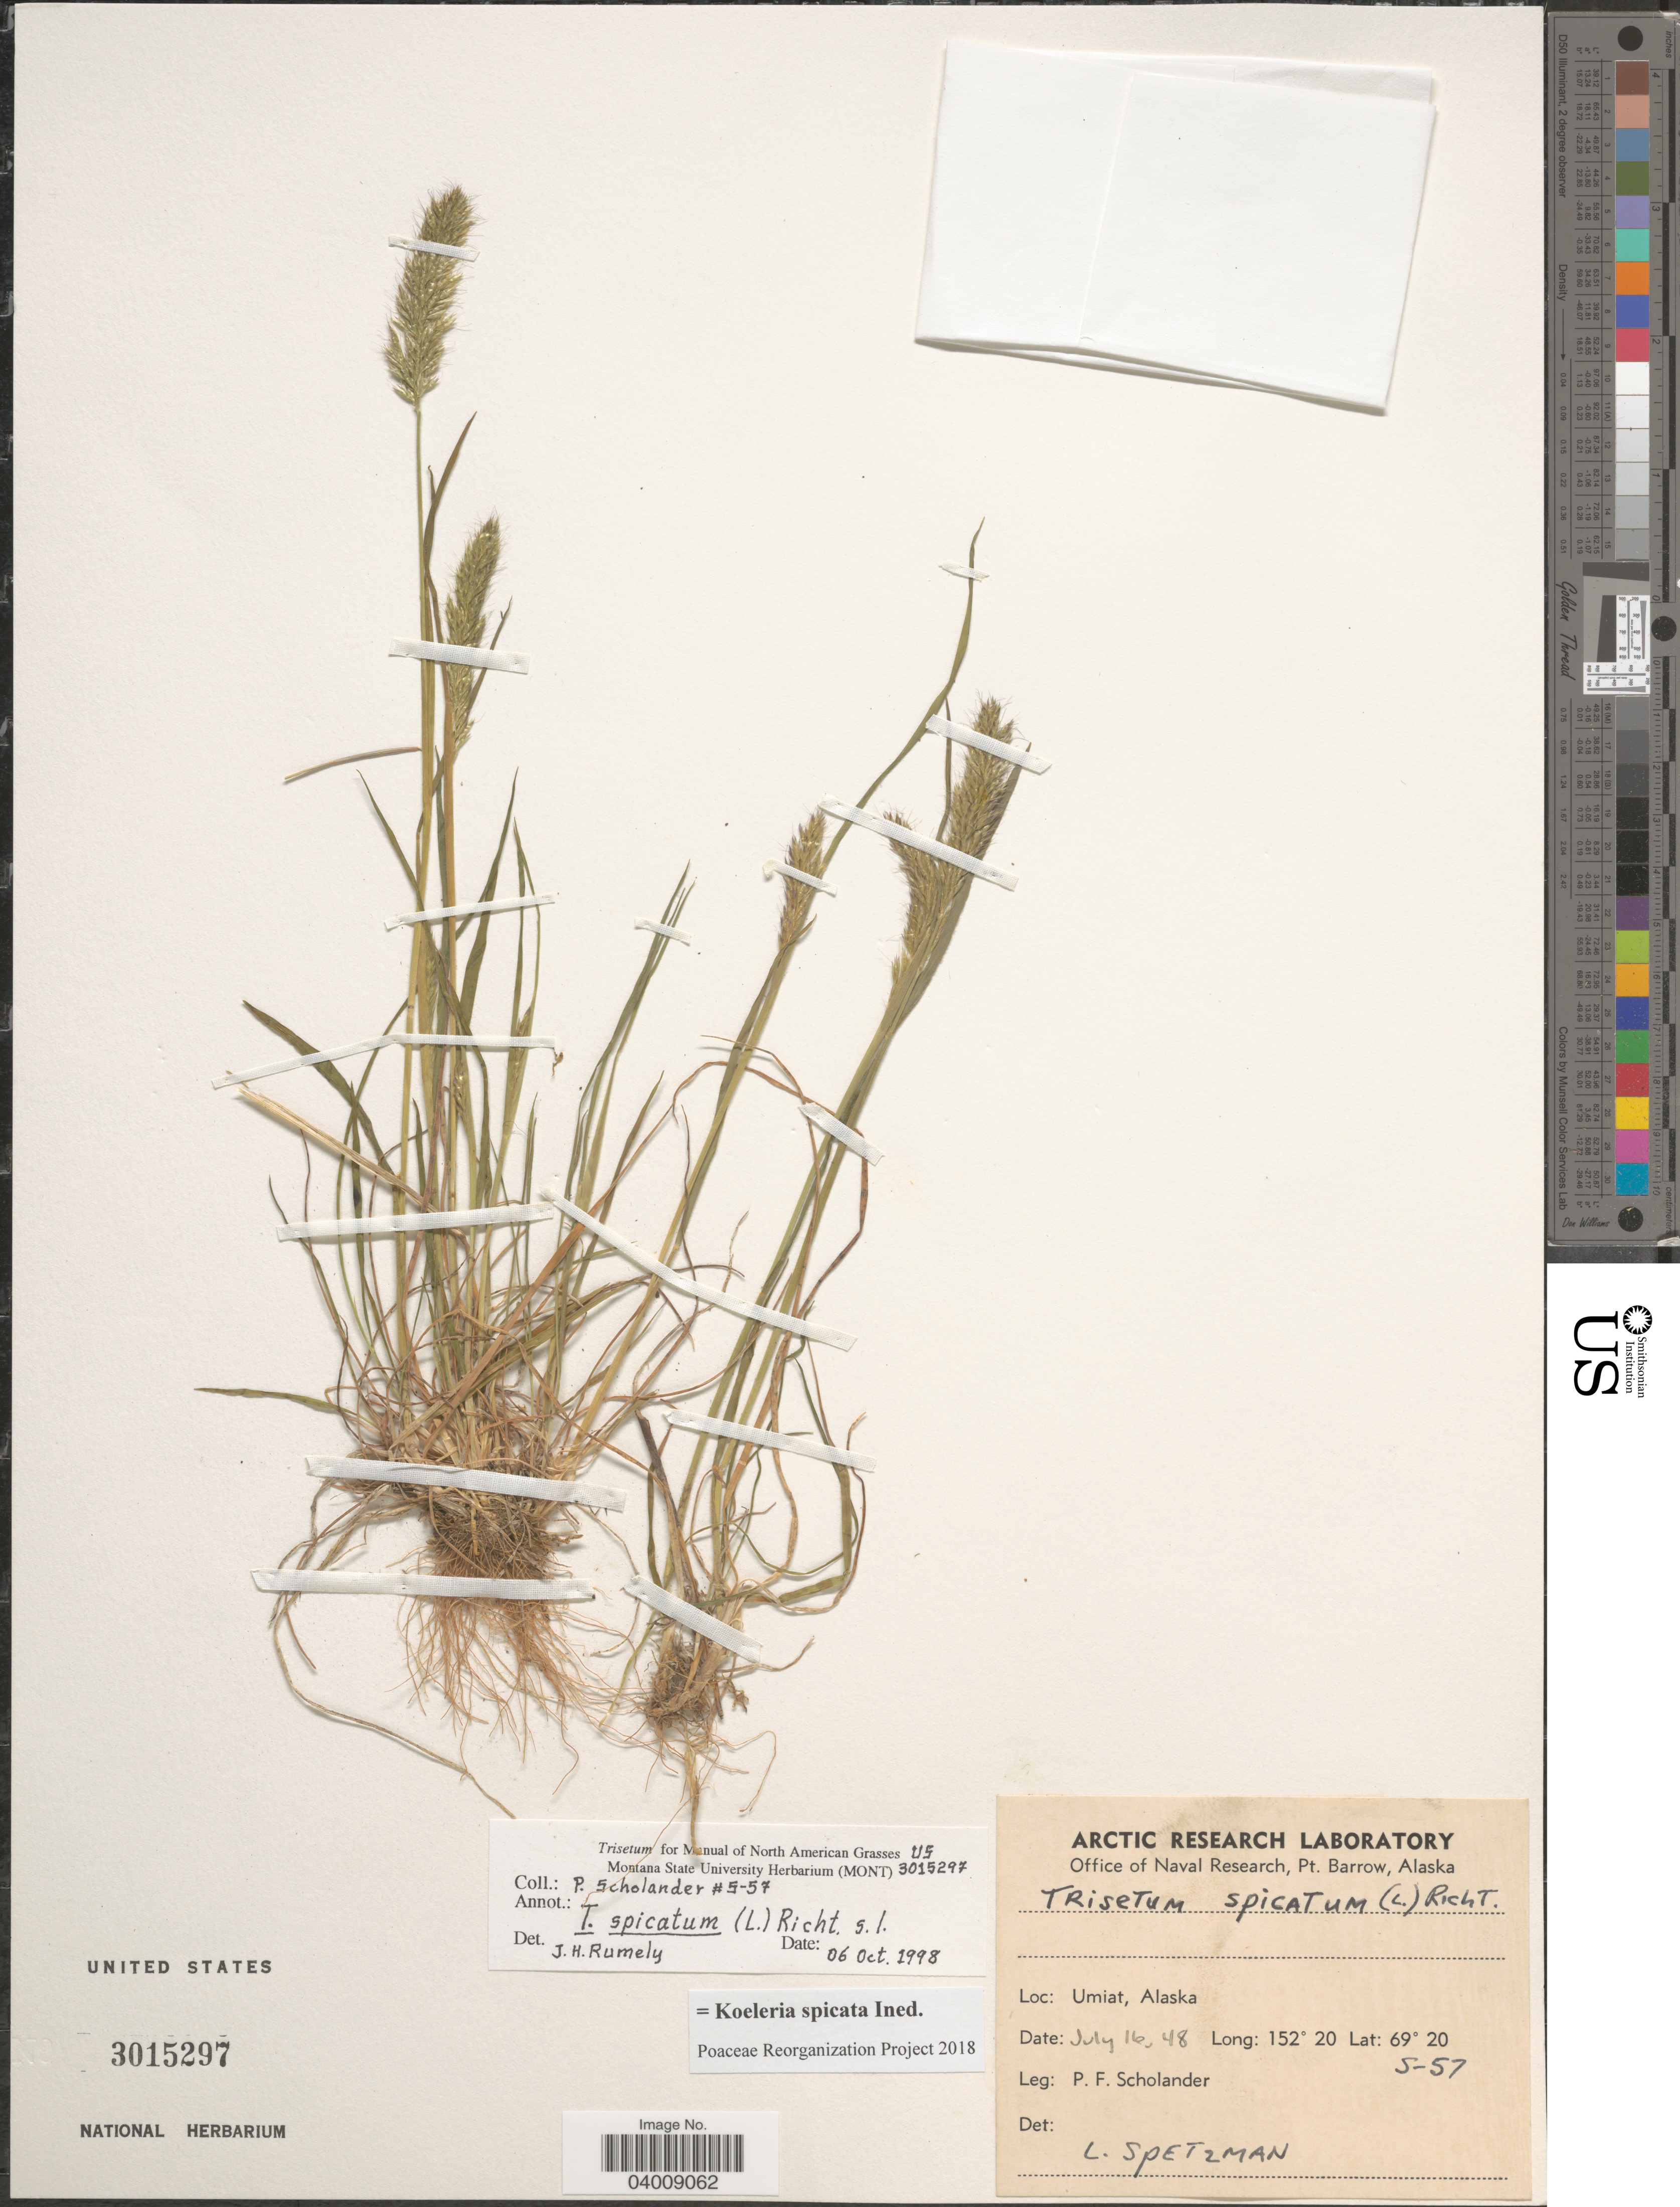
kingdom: Plantae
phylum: Tracheophyta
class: Liliopsida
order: Poales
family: Poaceae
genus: Koeleria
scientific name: Koeleria spicata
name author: (L.) Barberá et al.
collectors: P. Scholander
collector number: S-57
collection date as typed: Transcribed d/m/y: 16/7/48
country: United States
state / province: Alaska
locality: Umiat.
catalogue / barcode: US 3015297